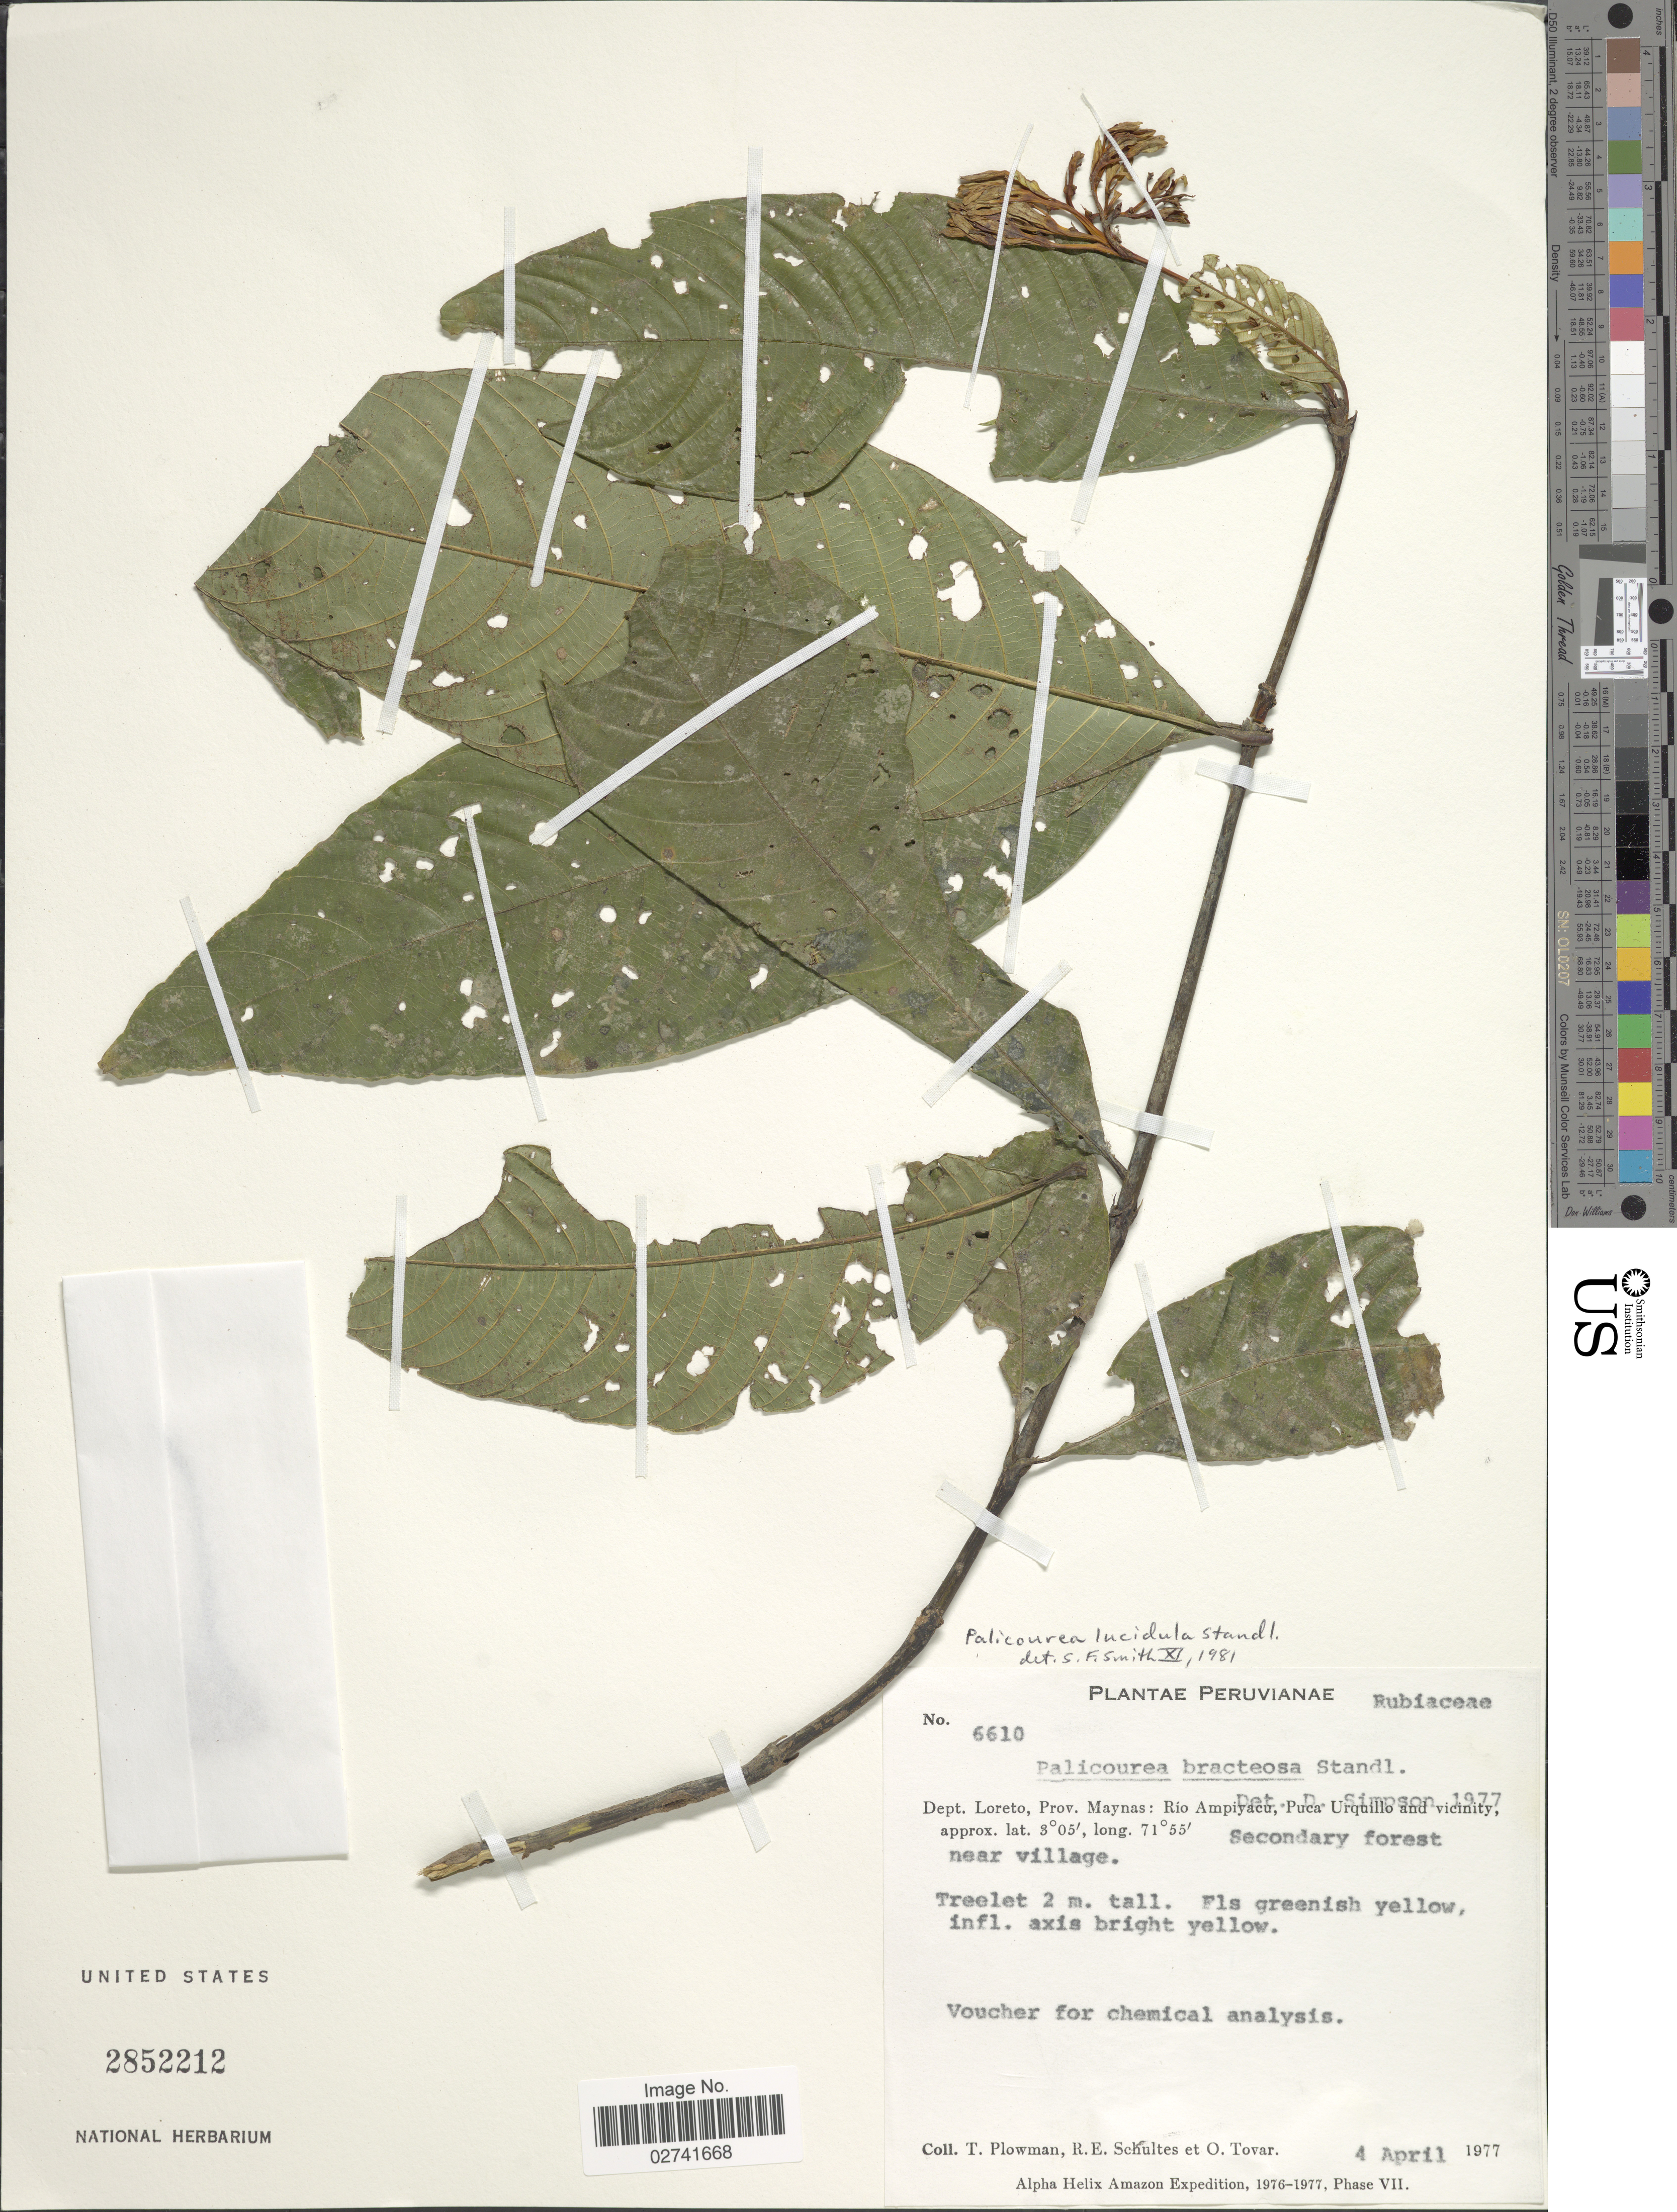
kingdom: Plantae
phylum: Tracheophyta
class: Magnoliopsida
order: Gentianales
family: Rubiaceae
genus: Palicourea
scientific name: Palicourea lucidula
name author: Standl.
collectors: T. Plowman, R. E. Schultes & Ó. Tovar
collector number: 6610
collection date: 1977-04-04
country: Peru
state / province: Loreto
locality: Dept. Loreto, Prov. Maynas: Rio Ampiyacu, Puca Urquillo and vicinity. Secondary forest near village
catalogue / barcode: US 2852212